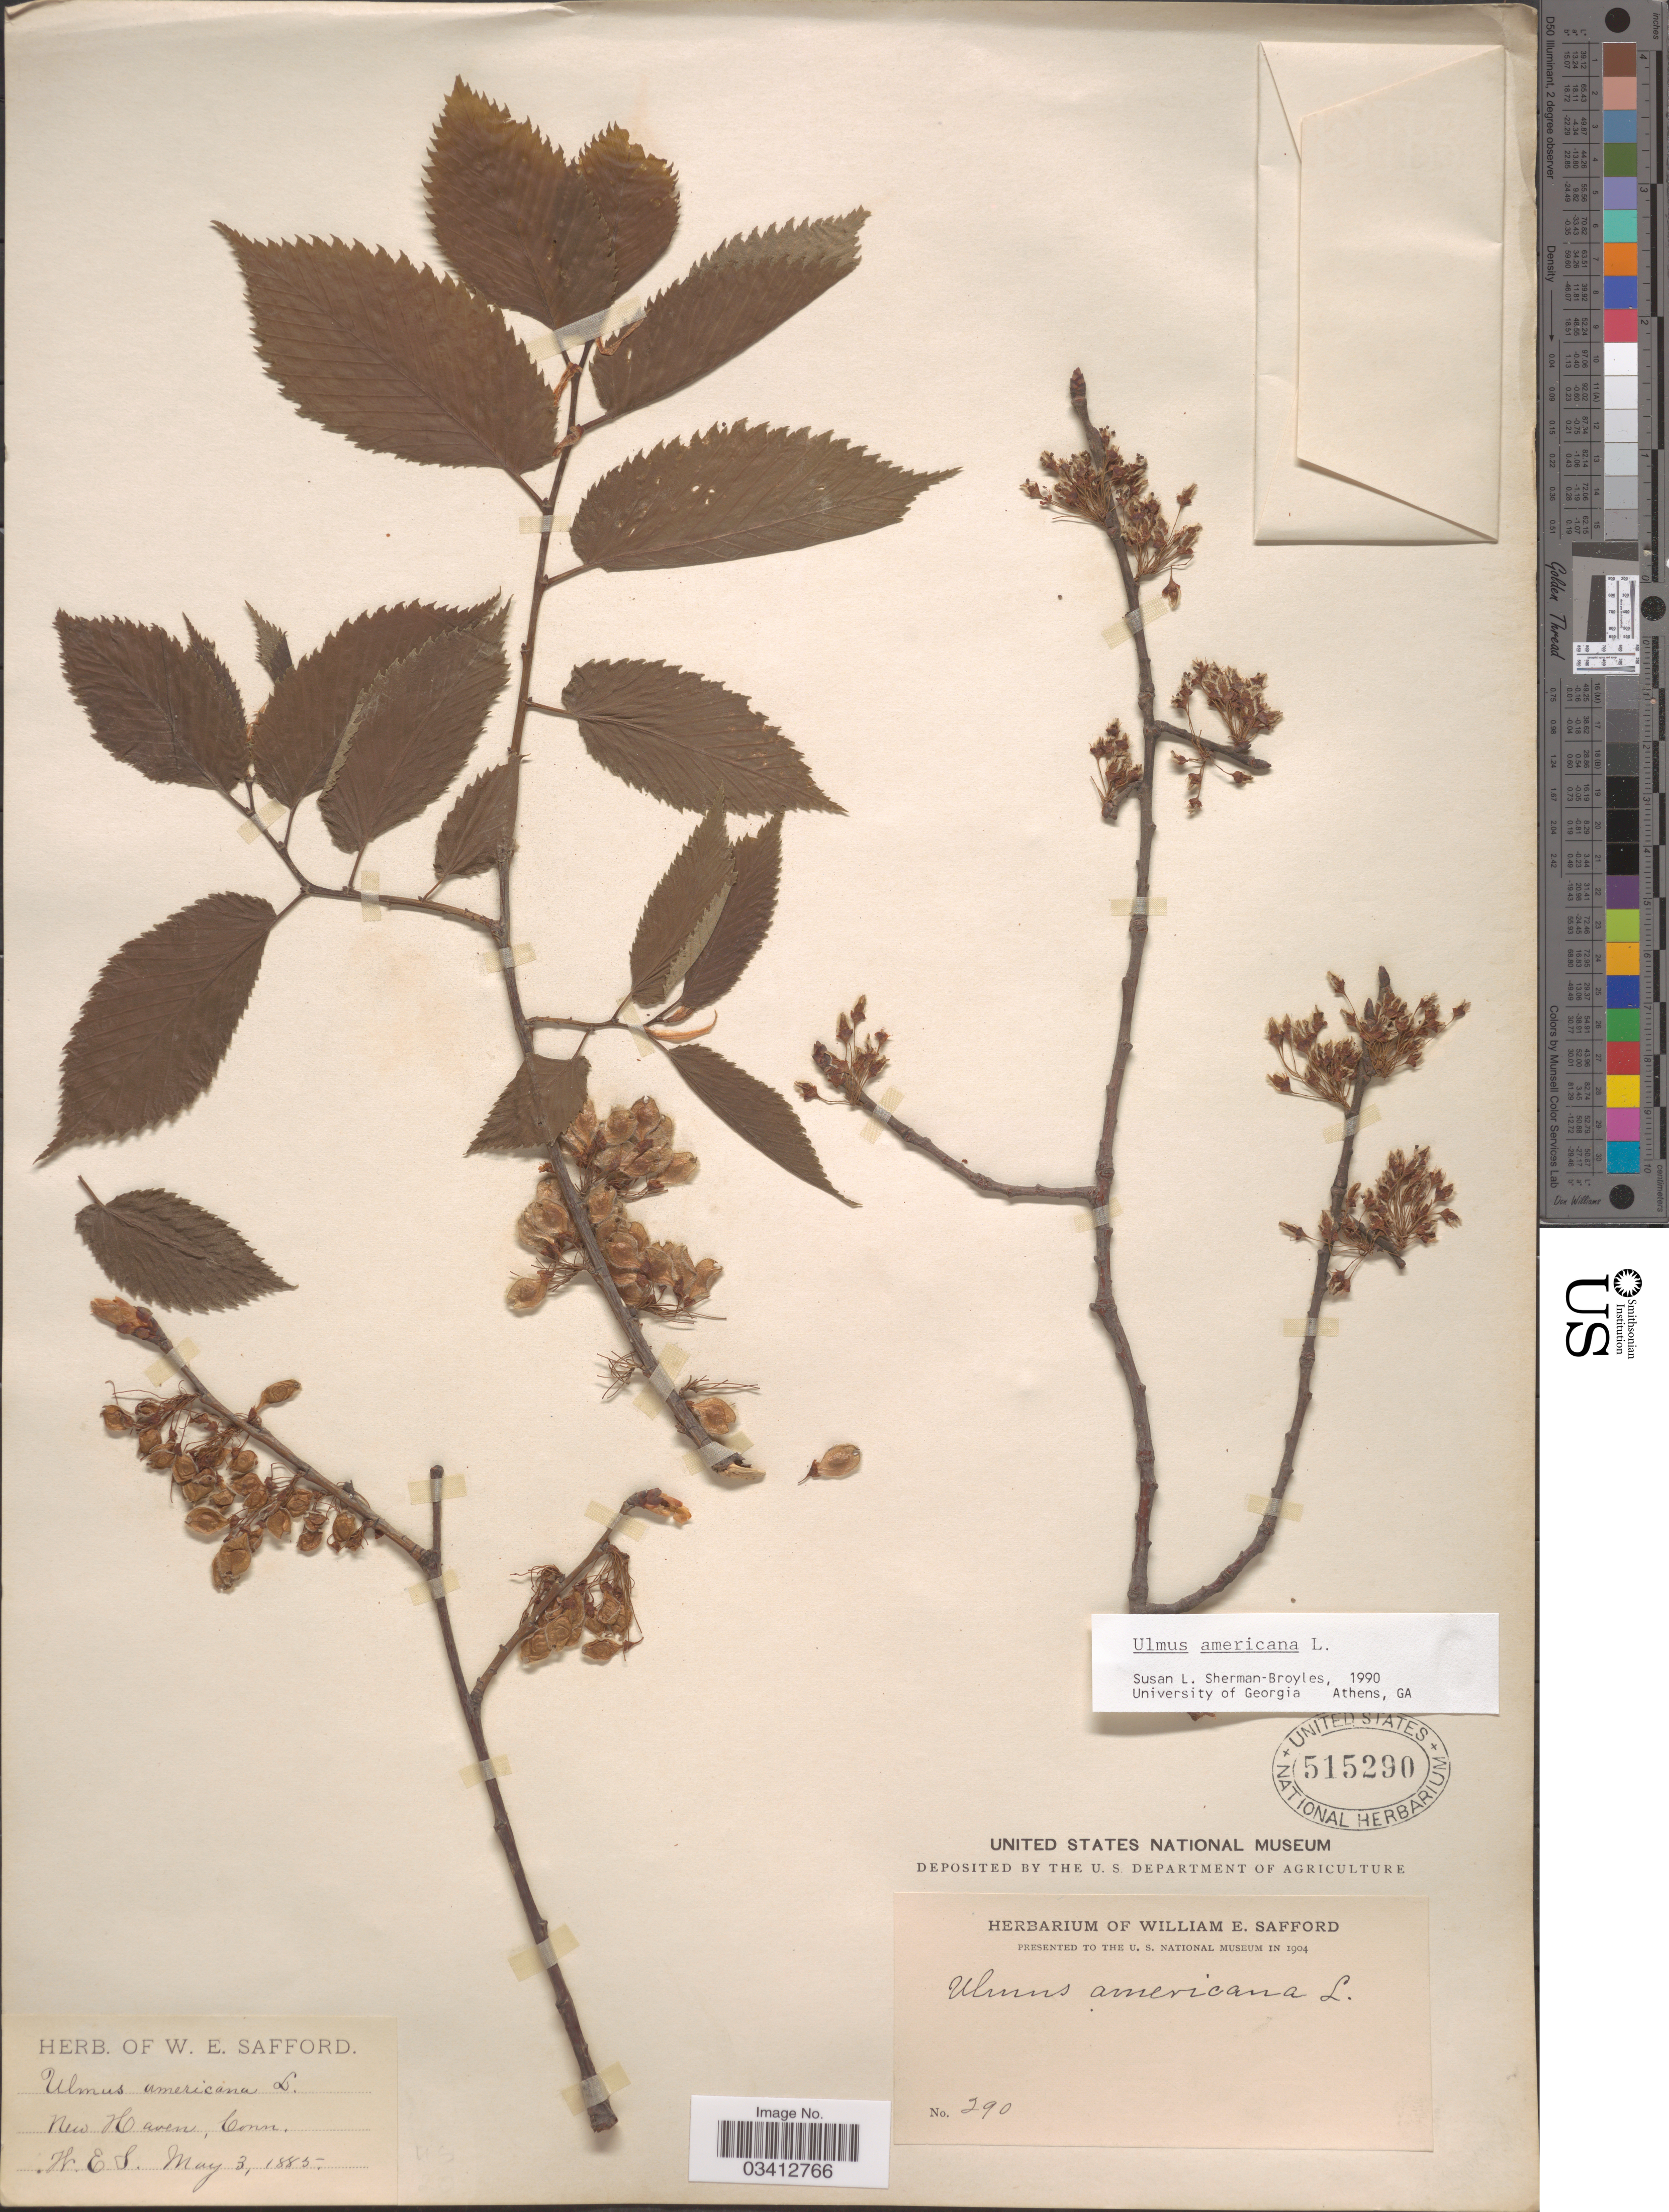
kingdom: Plantae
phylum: Tracheophyta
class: Magnoliopsida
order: Rosales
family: Ulmaceae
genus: Ulmus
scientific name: Ulmus americana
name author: L.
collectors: W. E. Safford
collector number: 290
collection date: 1885-05-03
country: United States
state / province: Connecticut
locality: New Haven.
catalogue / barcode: US 515290